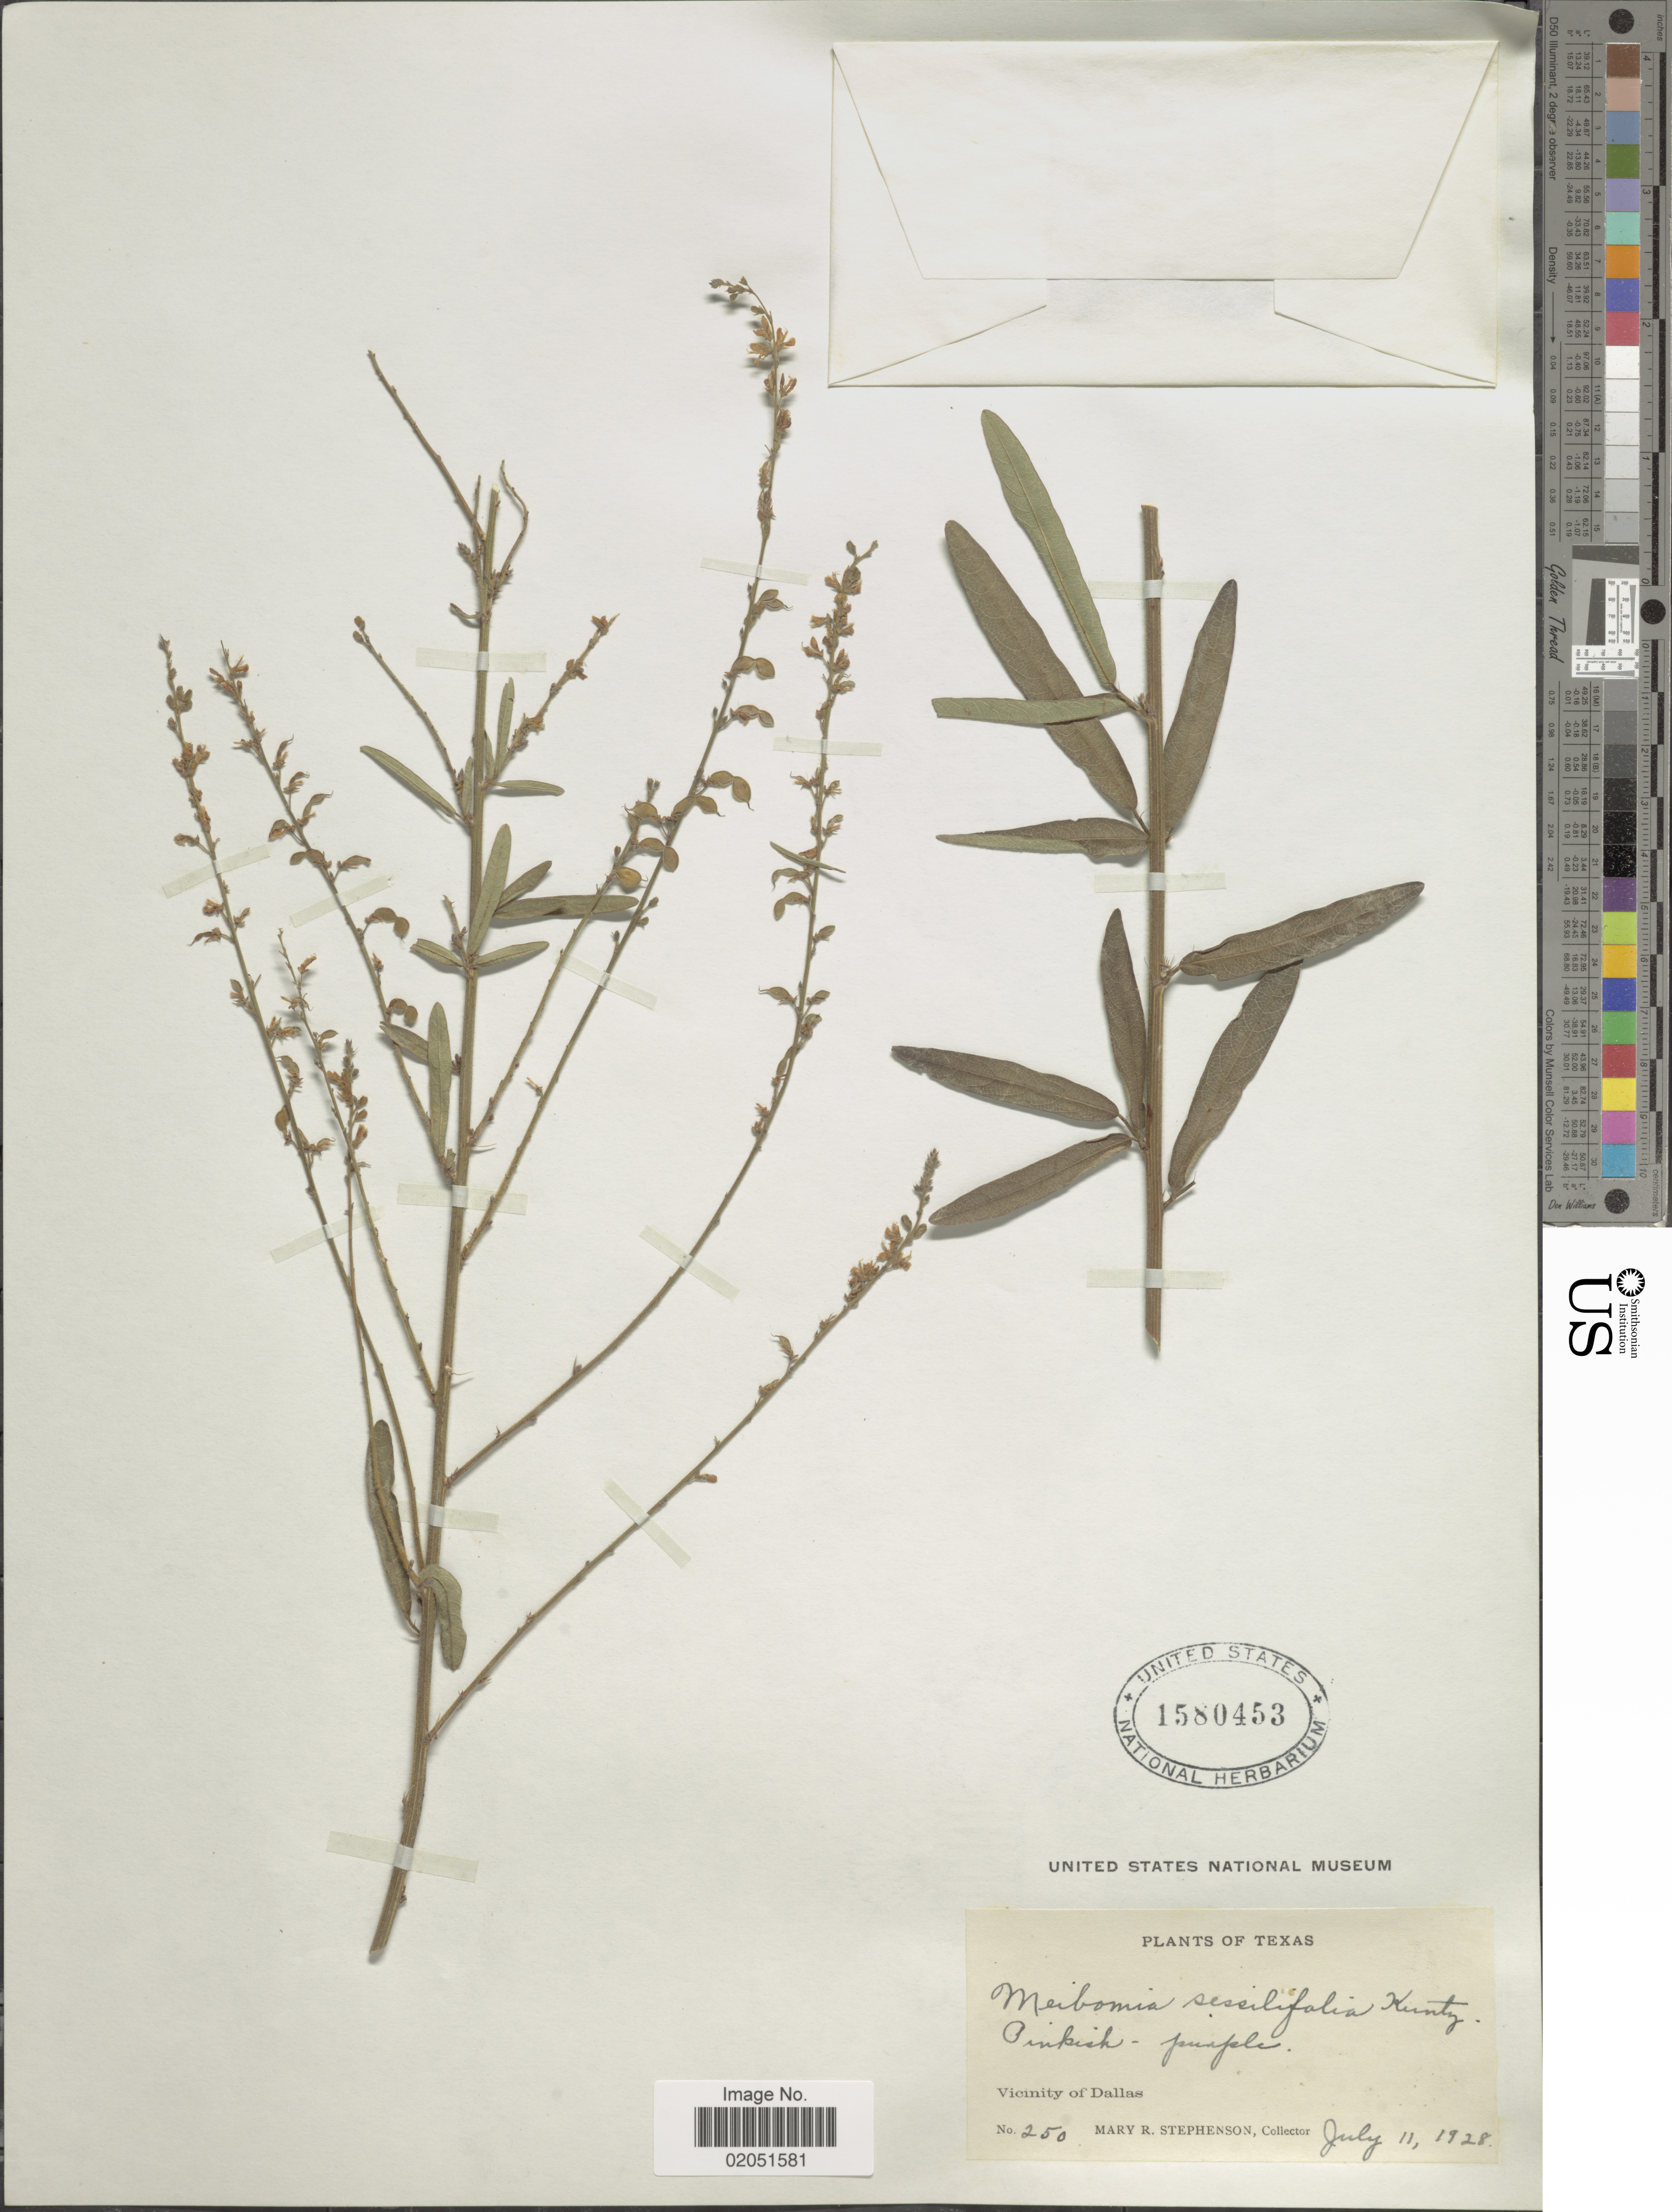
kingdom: Plantae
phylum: Tracheophyta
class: Magnoliopsida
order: Fabales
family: Fabaceae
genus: Desmodium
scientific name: Desmodium sessilifolium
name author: Torr. & A. Gray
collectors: M. Stephenson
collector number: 250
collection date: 1928-07-11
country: United States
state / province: Texas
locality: Vicinity of Dallas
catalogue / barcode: US 1580453